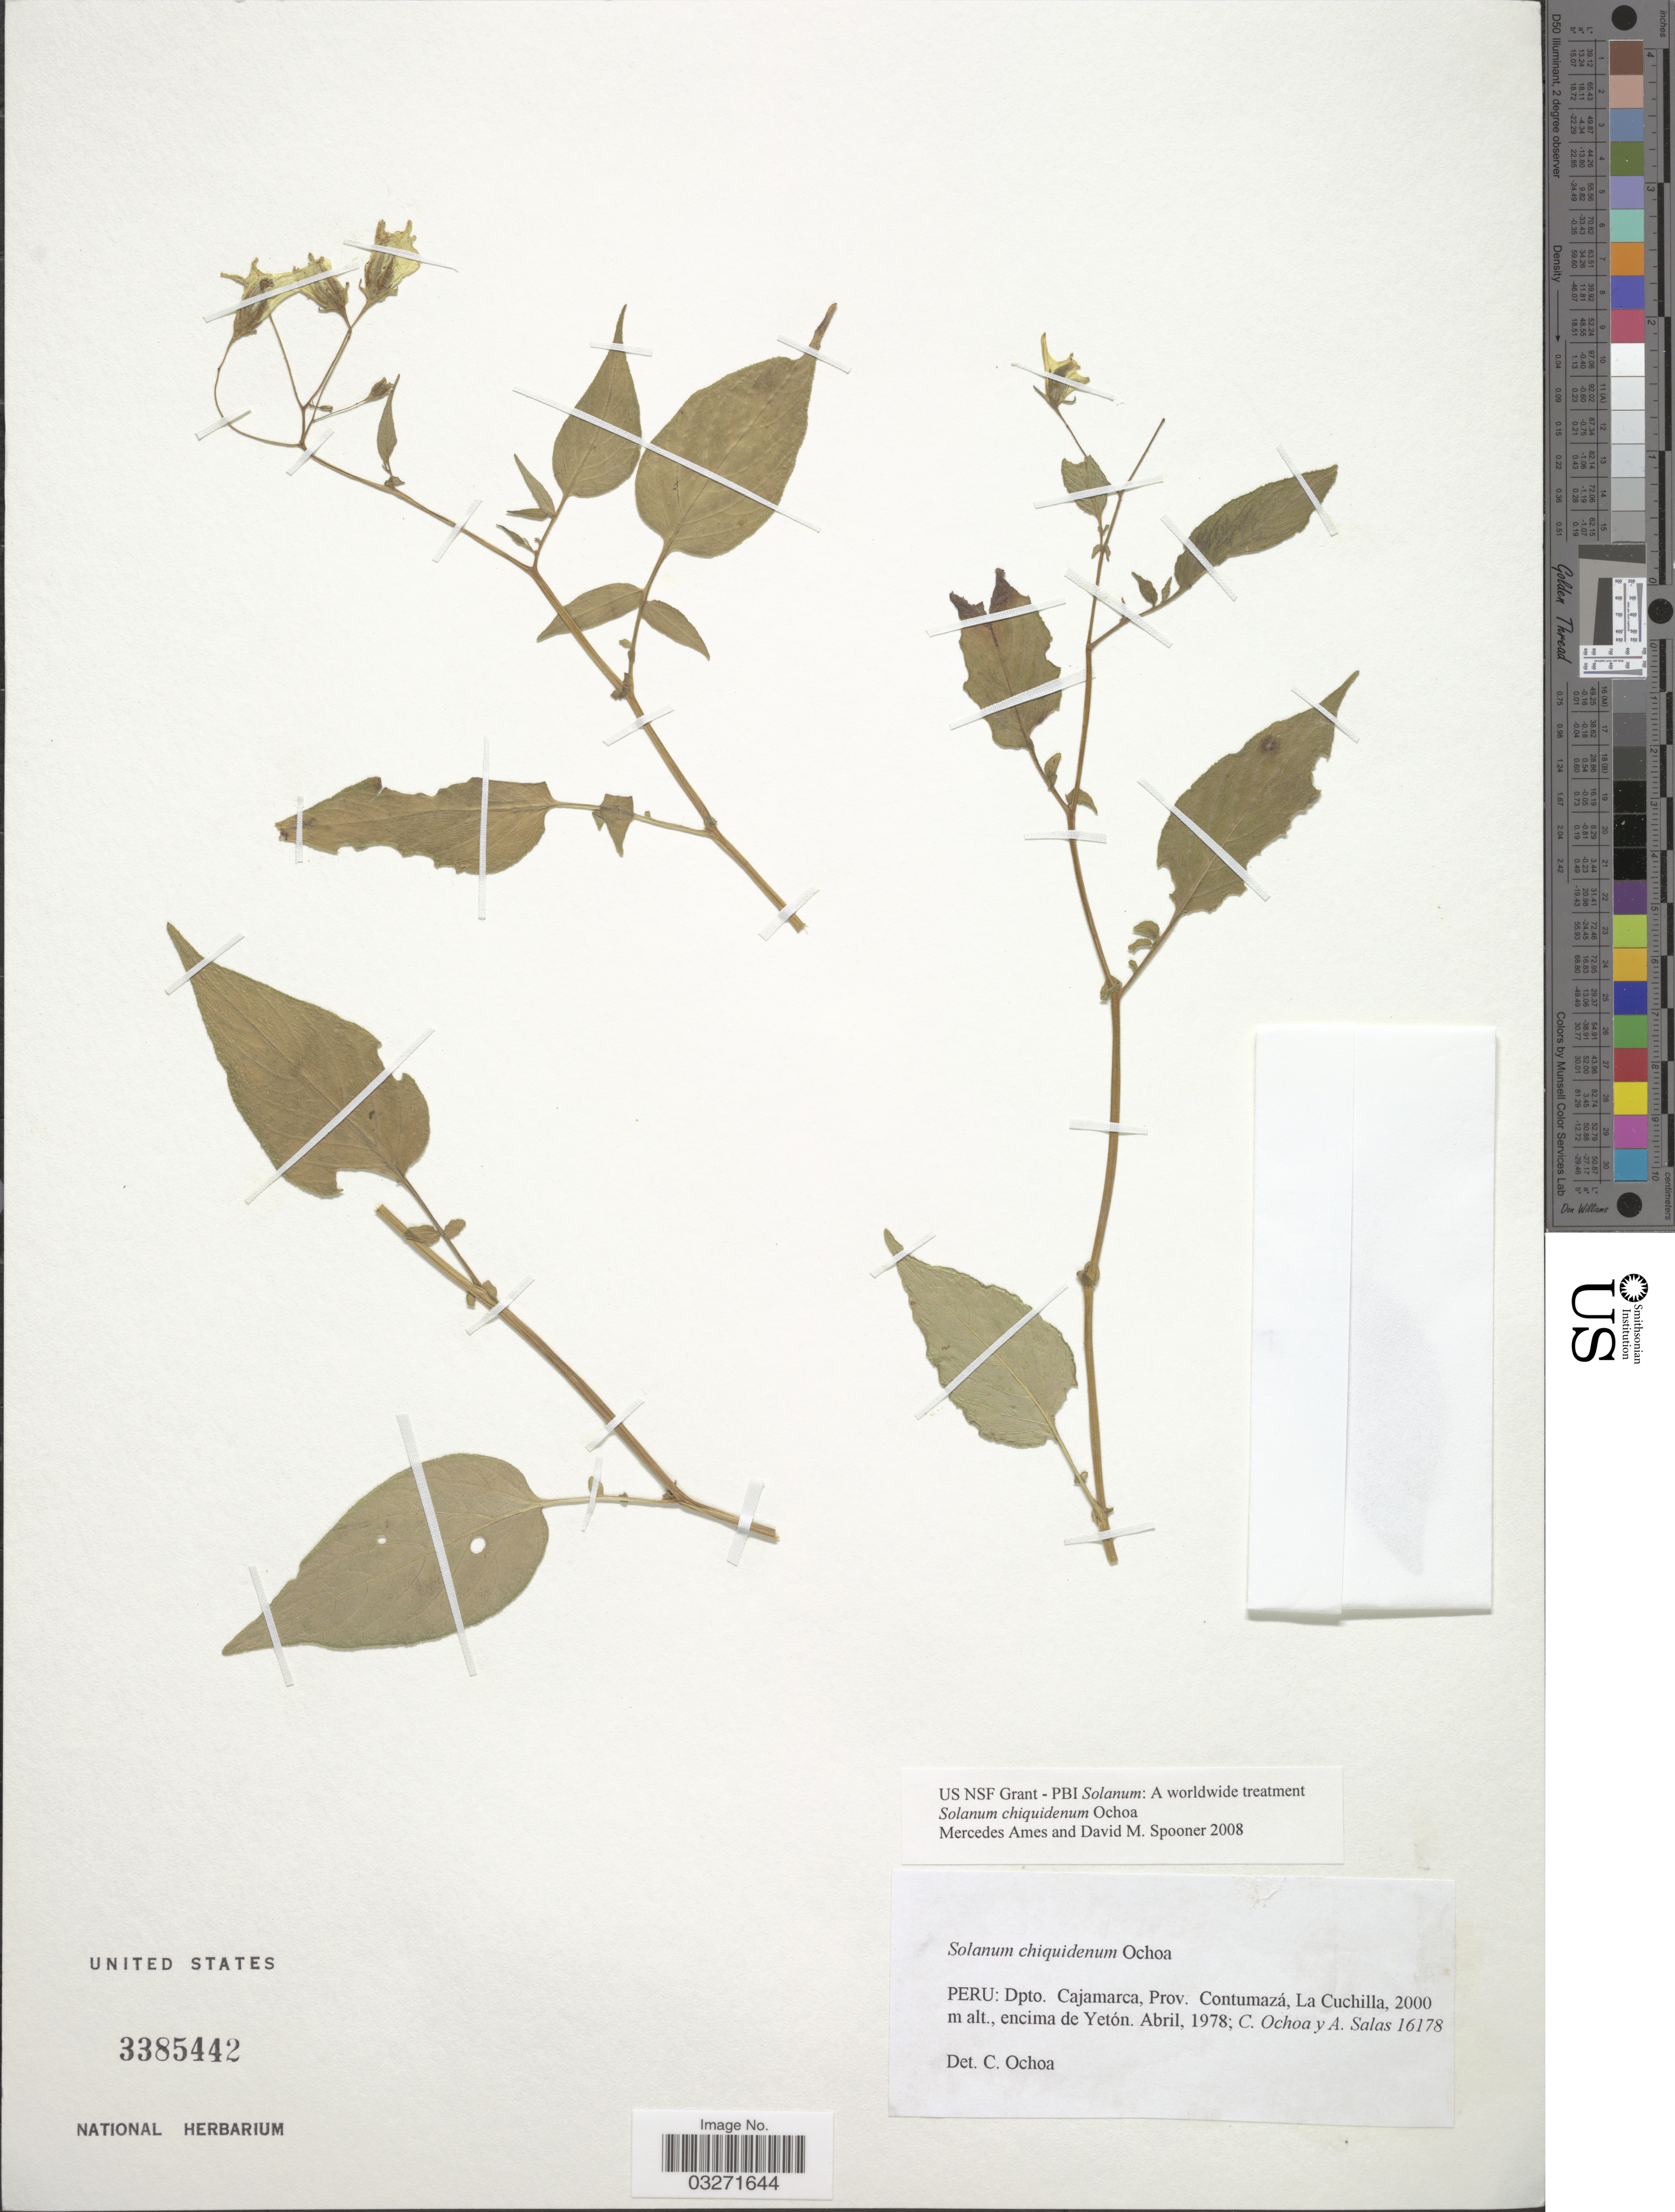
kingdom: Plantae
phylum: Tracheophyta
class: Magnoliopsida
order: Solanales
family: Solanaceae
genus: Solanum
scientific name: Solanum chiquidenum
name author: Ochoa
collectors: C. Ochoa & A. Salas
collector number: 16178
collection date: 1978-04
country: Peru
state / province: Cajamarca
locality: Dpto. Cajamarca, Prov. Contumazá, La Cuchilla, encima de Yetón.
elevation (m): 2000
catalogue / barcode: US 3385442